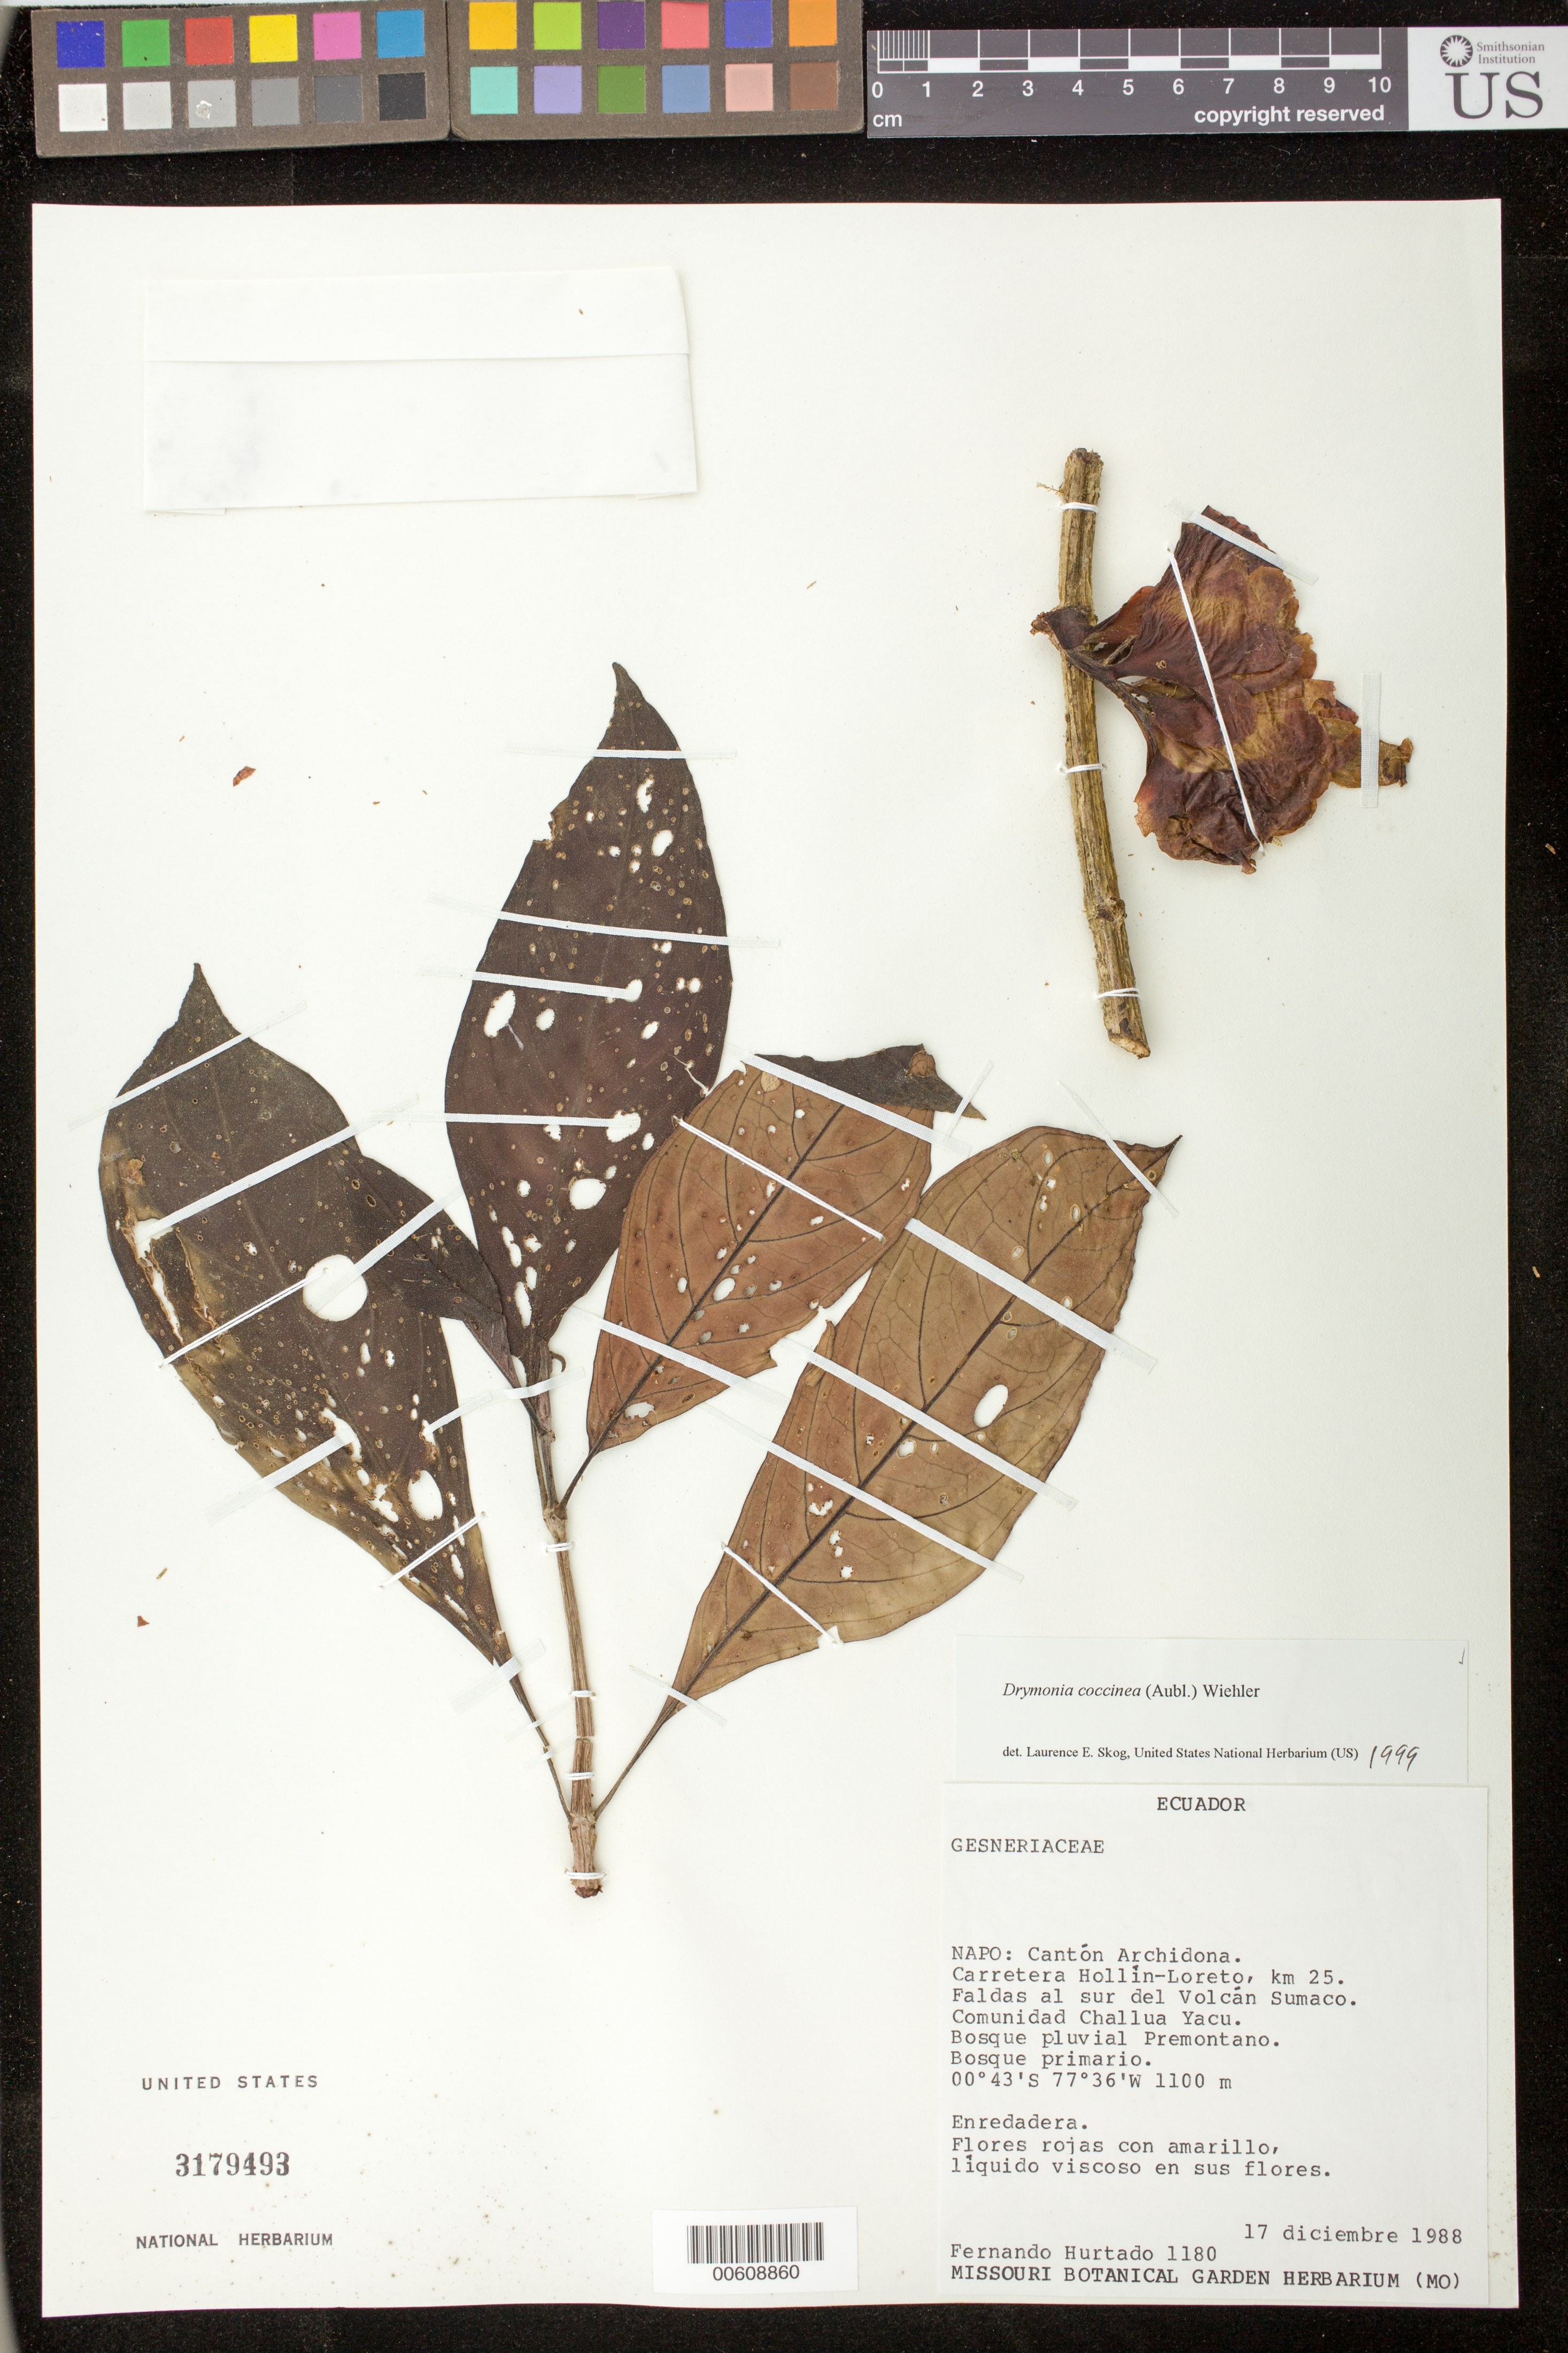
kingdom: Plantae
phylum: Tracheophyta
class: Magnoliopsida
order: Lamiales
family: Gesneriaceae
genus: Drymonia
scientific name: Drymonia coccinea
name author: (Aubl.) Wiehler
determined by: Skog, Laurence E.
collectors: F. Hurtado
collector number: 1180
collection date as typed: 17 Dec 1988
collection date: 1988-12-17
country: Ecuador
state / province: Napo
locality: Cantón Archidona; Carretera Hollín - Loreto, km 25, faldas al S del Volcán Sumaco, comunidad Challua Yacu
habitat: Bosque pluvial premontano; bosque primario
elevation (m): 1100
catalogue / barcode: US 3179493